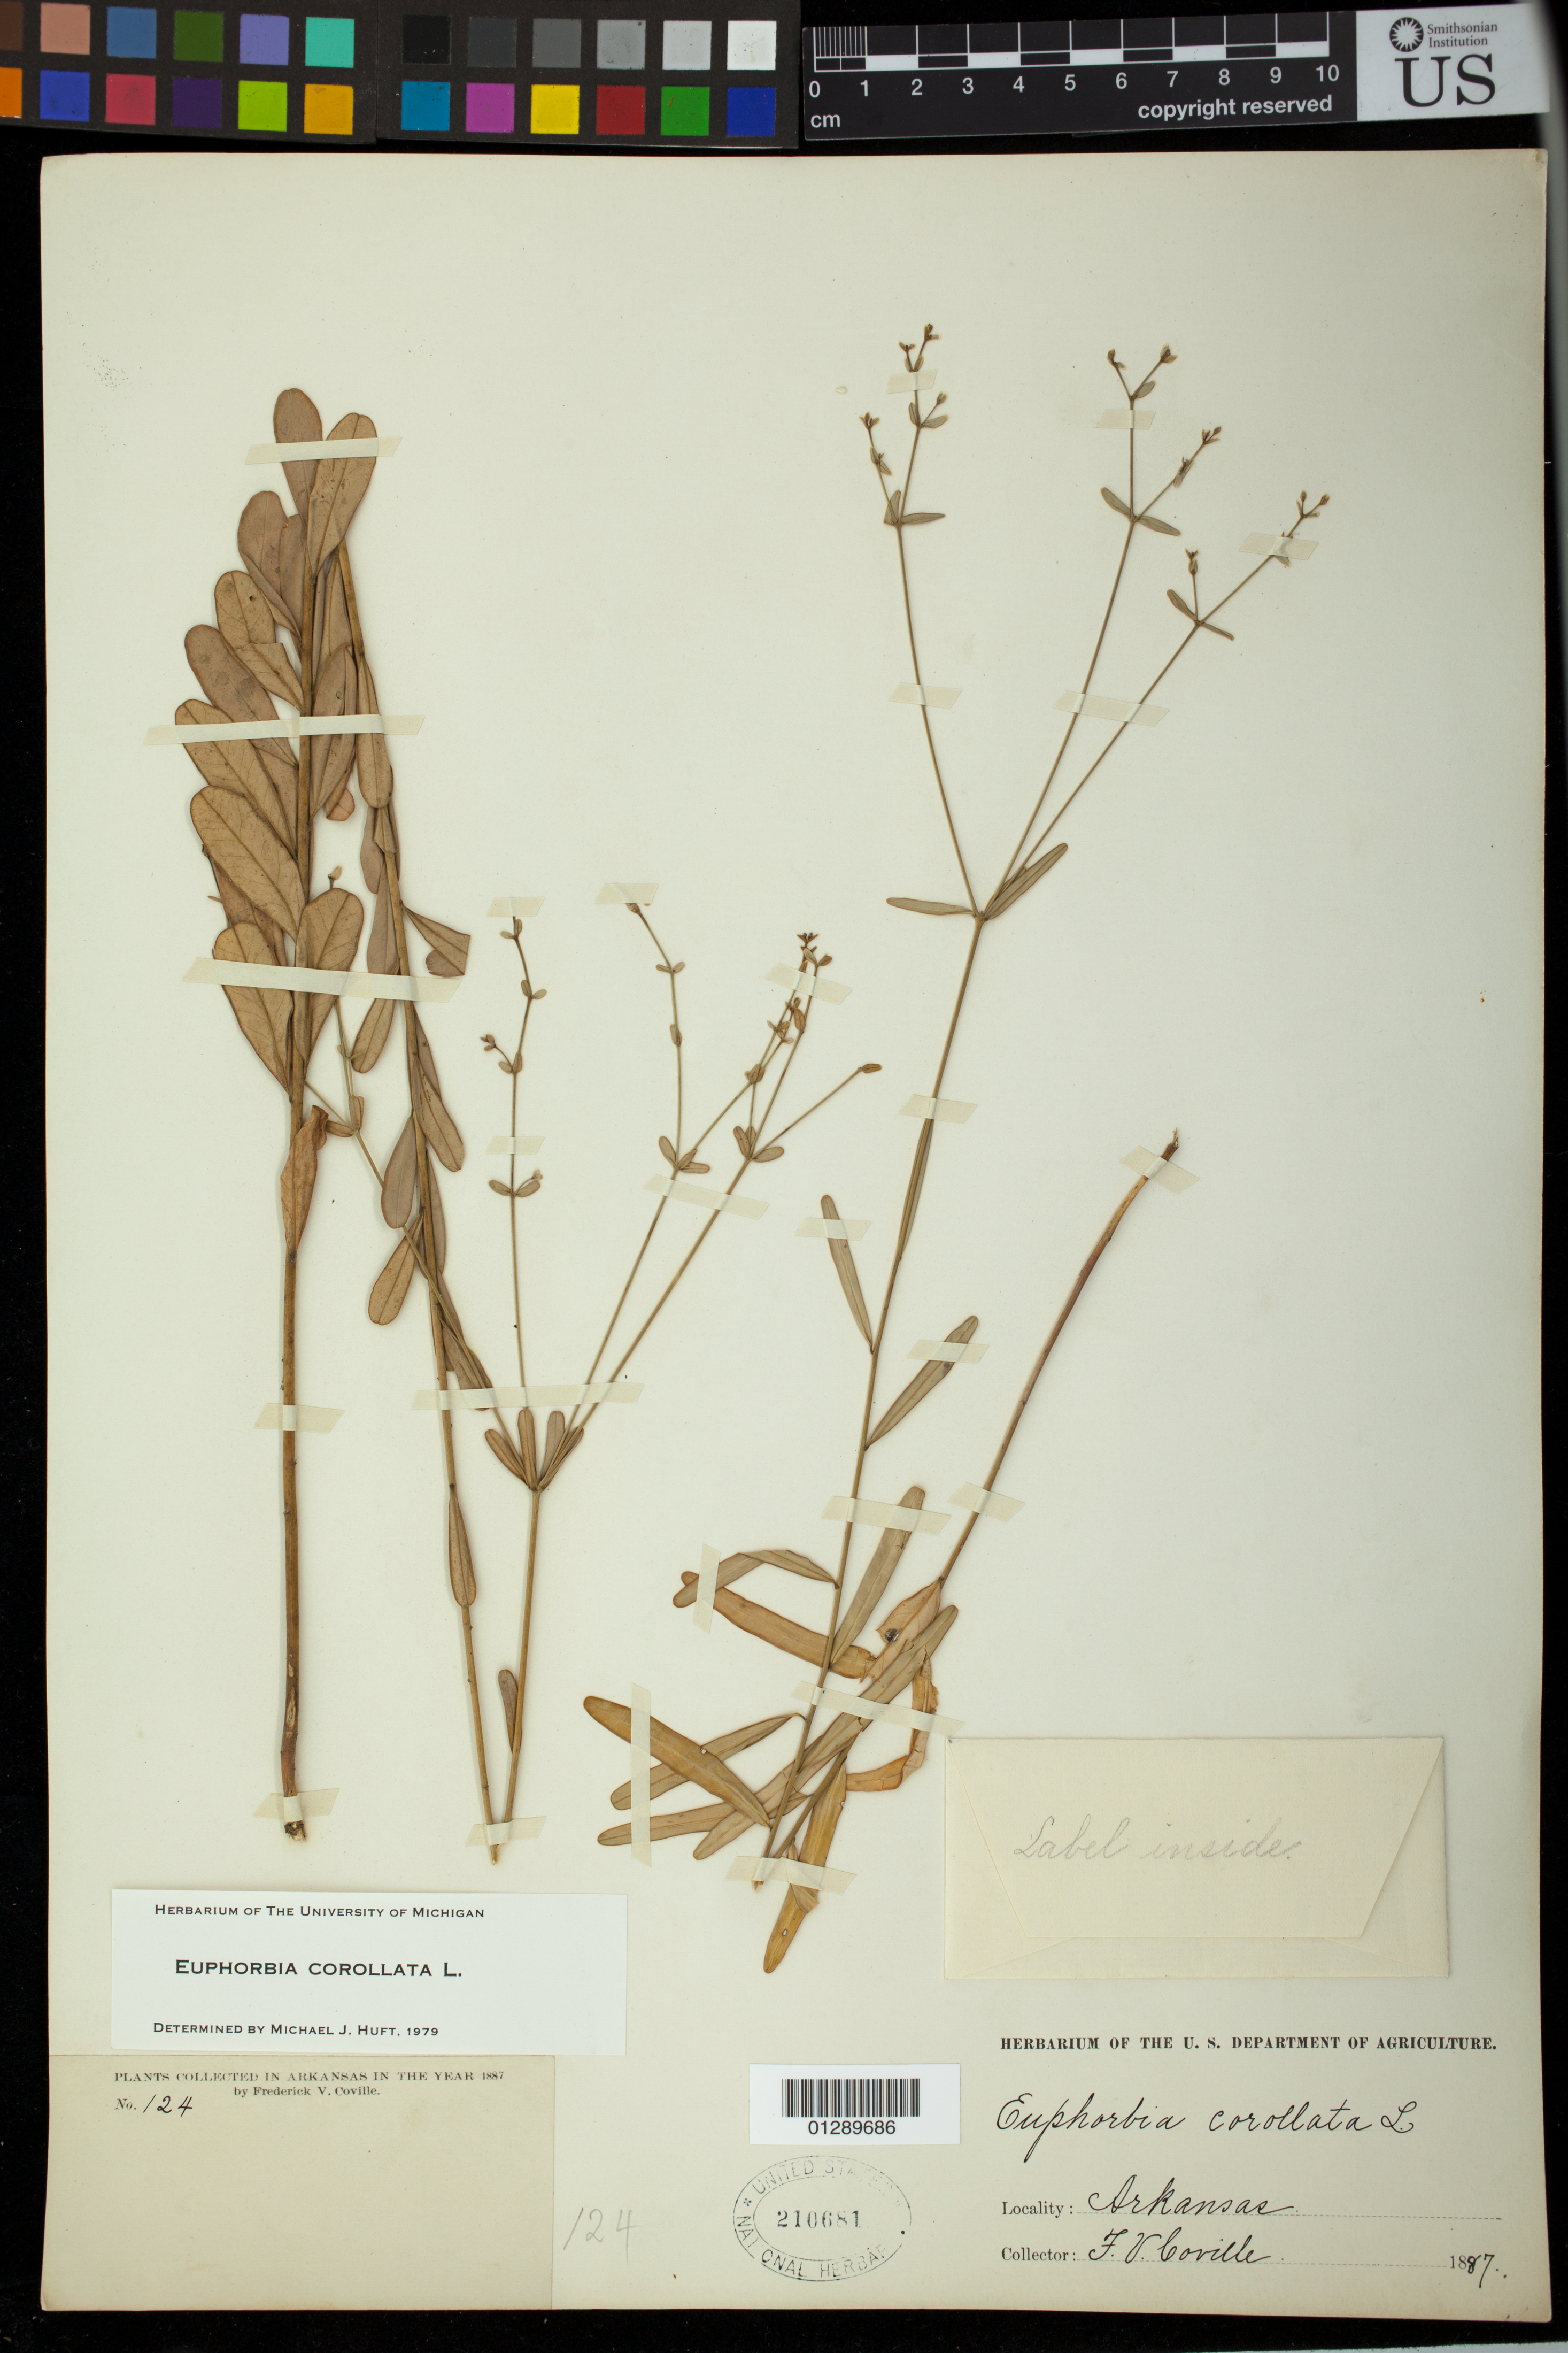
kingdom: Plantae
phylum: Tracheophyta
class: Magnoliopsida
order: Malpighiales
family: Euphorbiaceae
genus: Euphorbia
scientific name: Euphorbia corollata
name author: L.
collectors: F. V. Coville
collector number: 124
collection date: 1887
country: United States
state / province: Arkansas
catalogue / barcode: US 210681